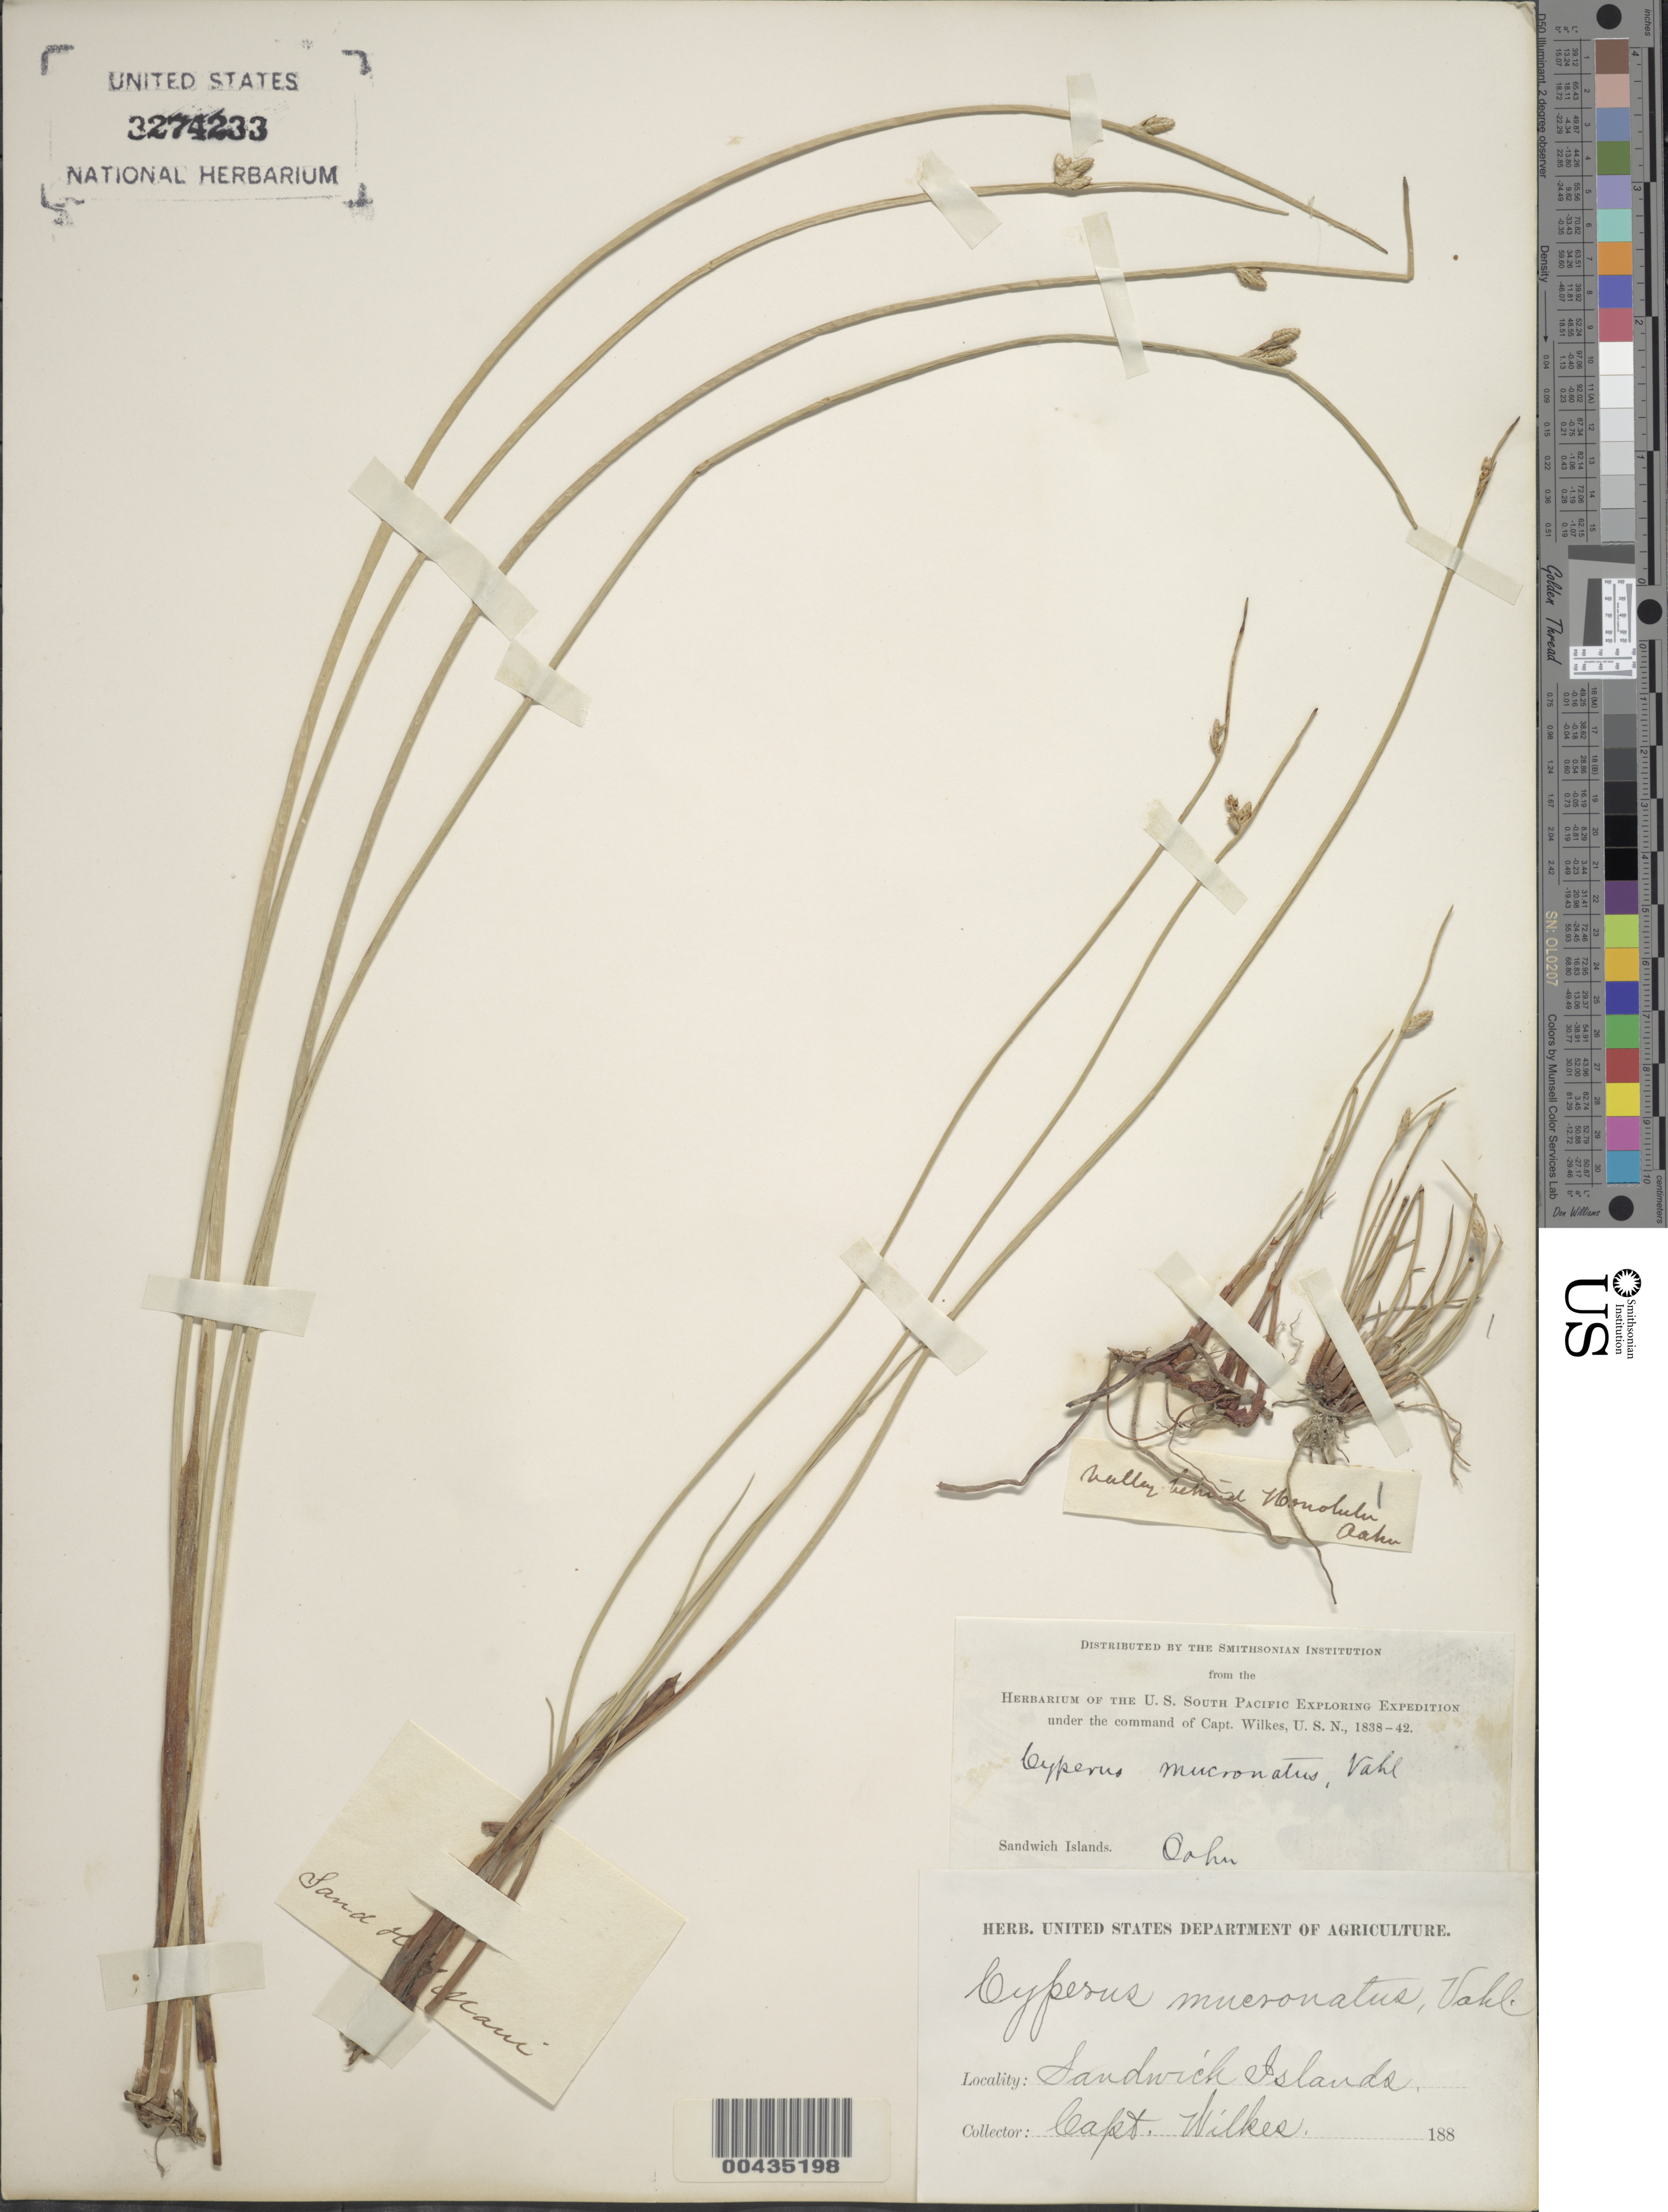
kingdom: Plantae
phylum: Tracheophyta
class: Liliopsida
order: Poales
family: Cyperaceae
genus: Cyperus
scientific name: Cyperus laevigatus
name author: L.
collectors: Wilkes Explor. Exped.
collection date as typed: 1838 to -- --- 1842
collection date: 1838/1842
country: United States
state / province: Hawaii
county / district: Honolulu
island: Oahu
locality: Valley behind Honolulu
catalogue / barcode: US 3274233